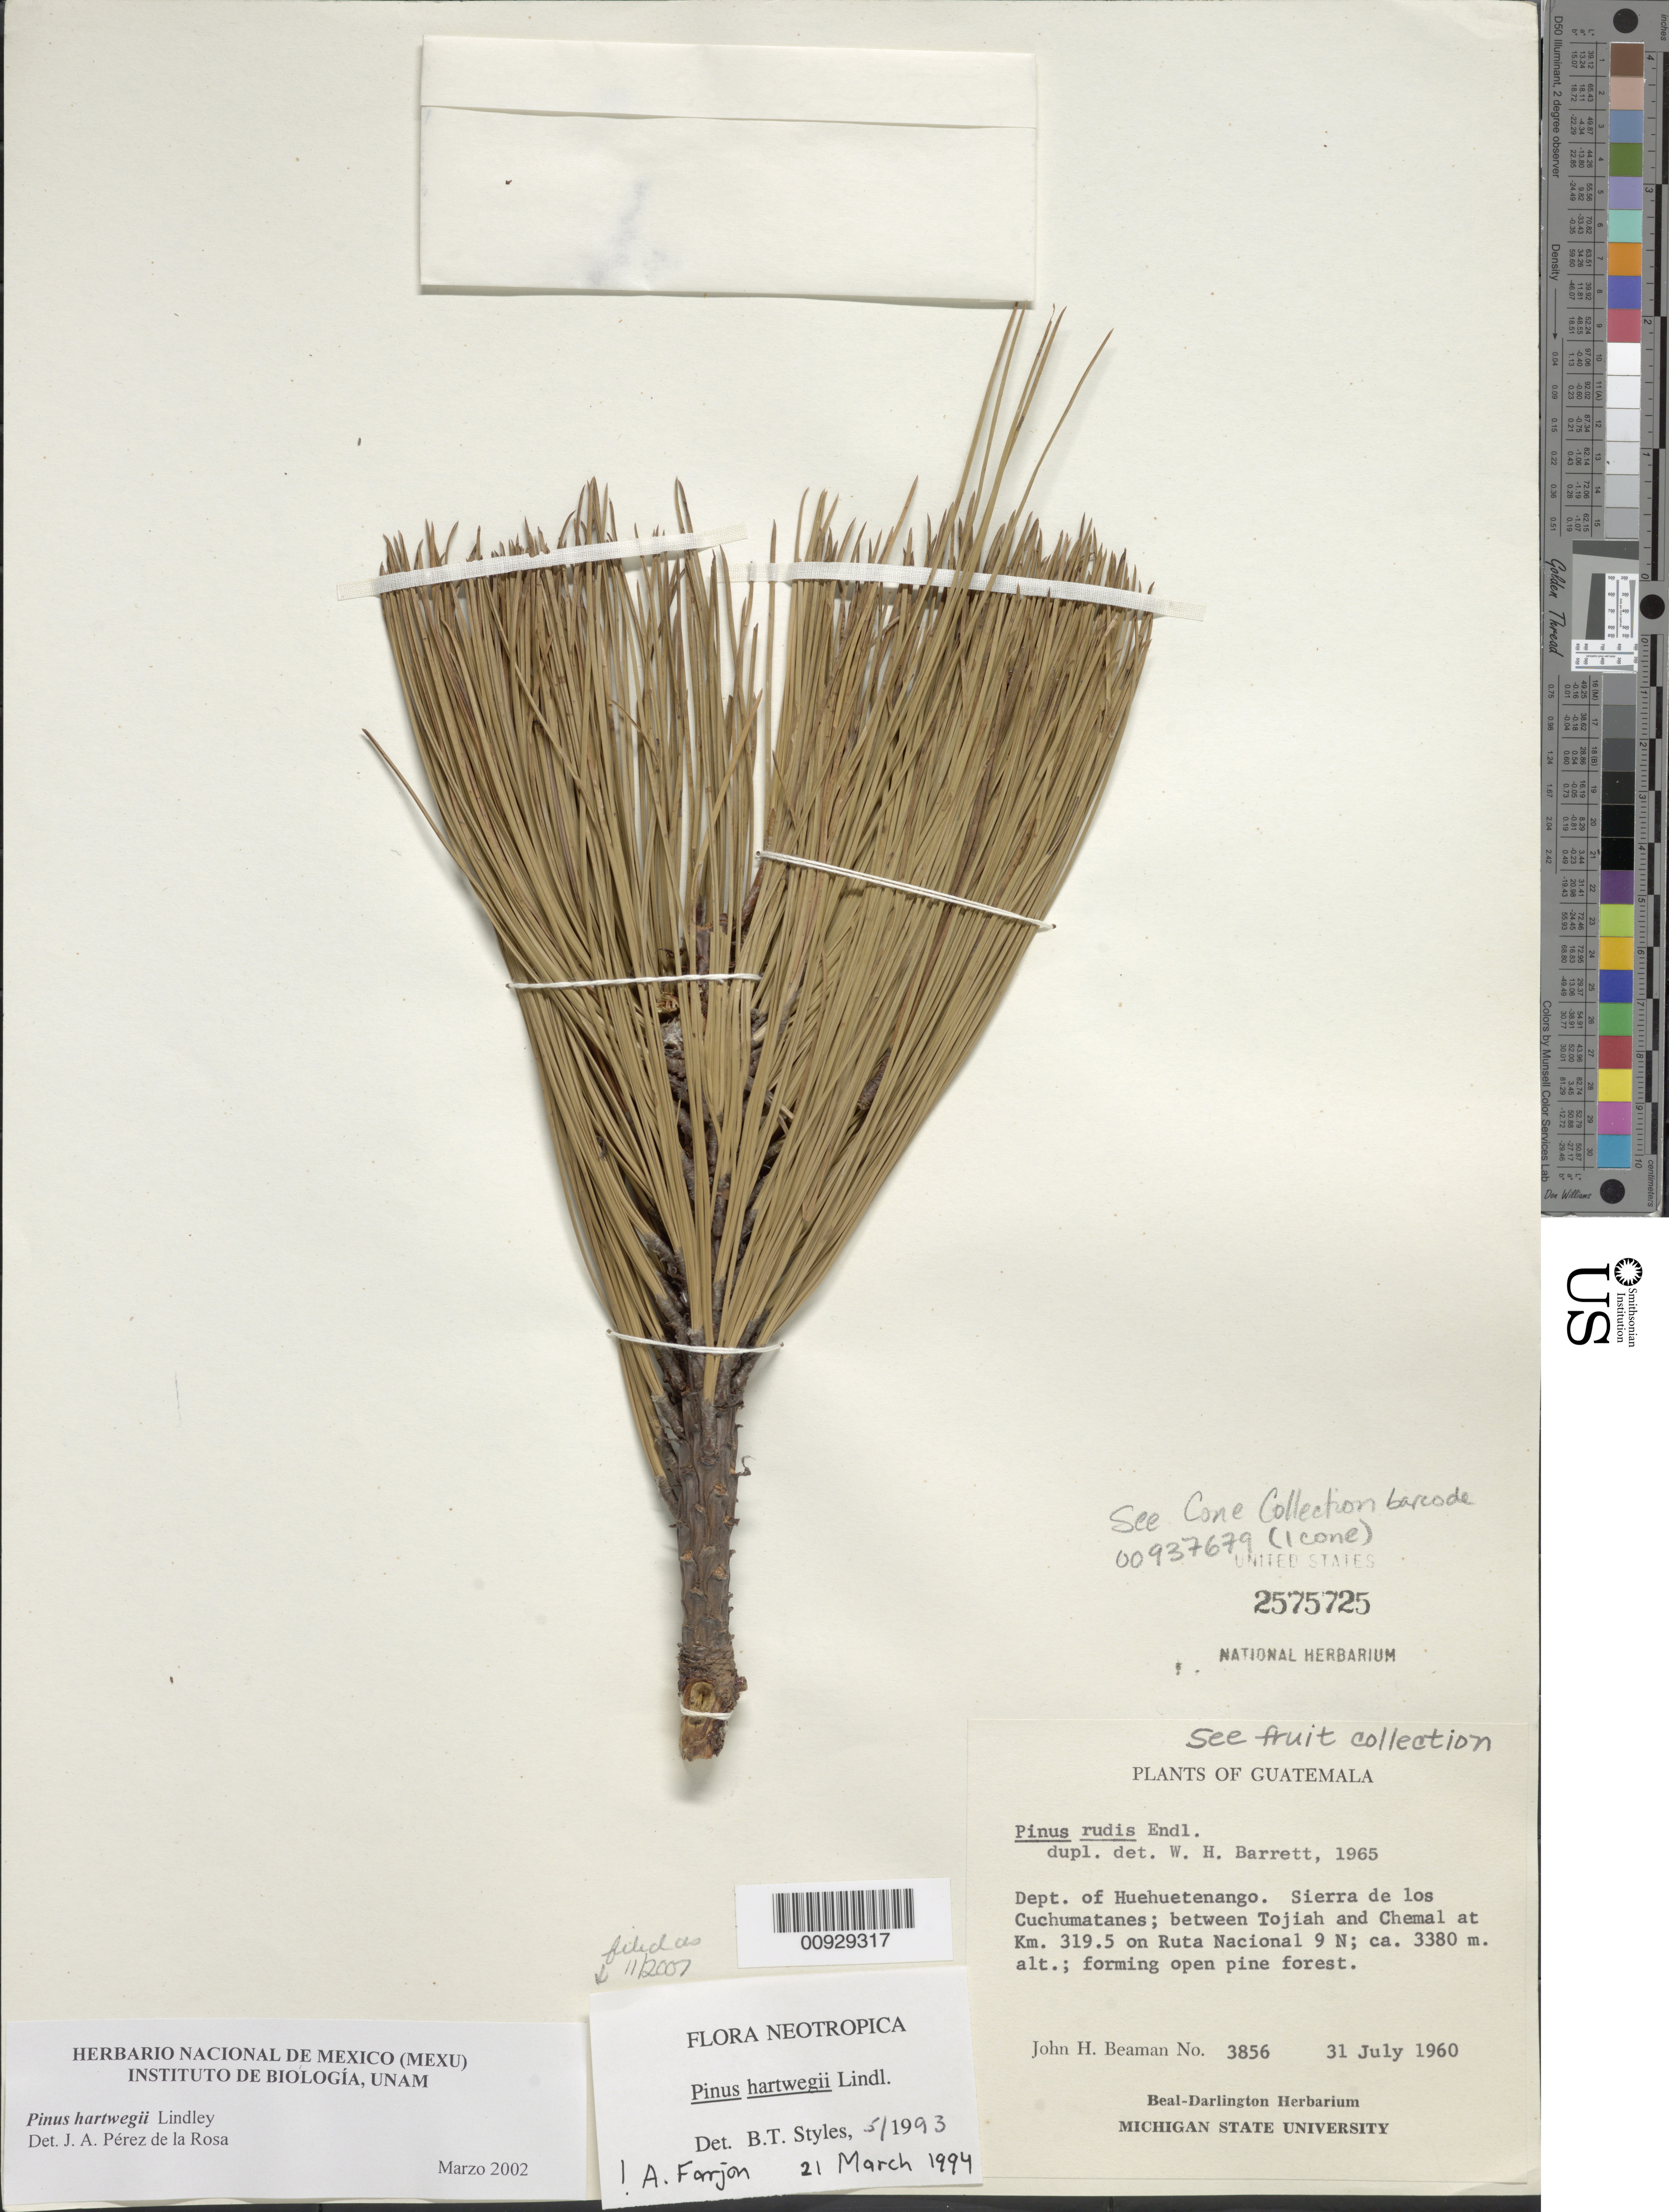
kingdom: Plantae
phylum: Tracheophyta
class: Pinopsida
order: Pinales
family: Pinaceae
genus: Pinus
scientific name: Pinus hartwegii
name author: Lindl.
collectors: J. H. Beaman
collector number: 3856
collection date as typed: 31 Jul 1960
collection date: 1960-07-31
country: Guatemala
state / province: Huehuetenango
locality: Sierra de los Cuchumatanes; between Tojiah and Chemal at Km. 319.5 on Ruta Nacional 9 N.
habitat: Forming open pine forest.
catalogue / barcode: US 2575725